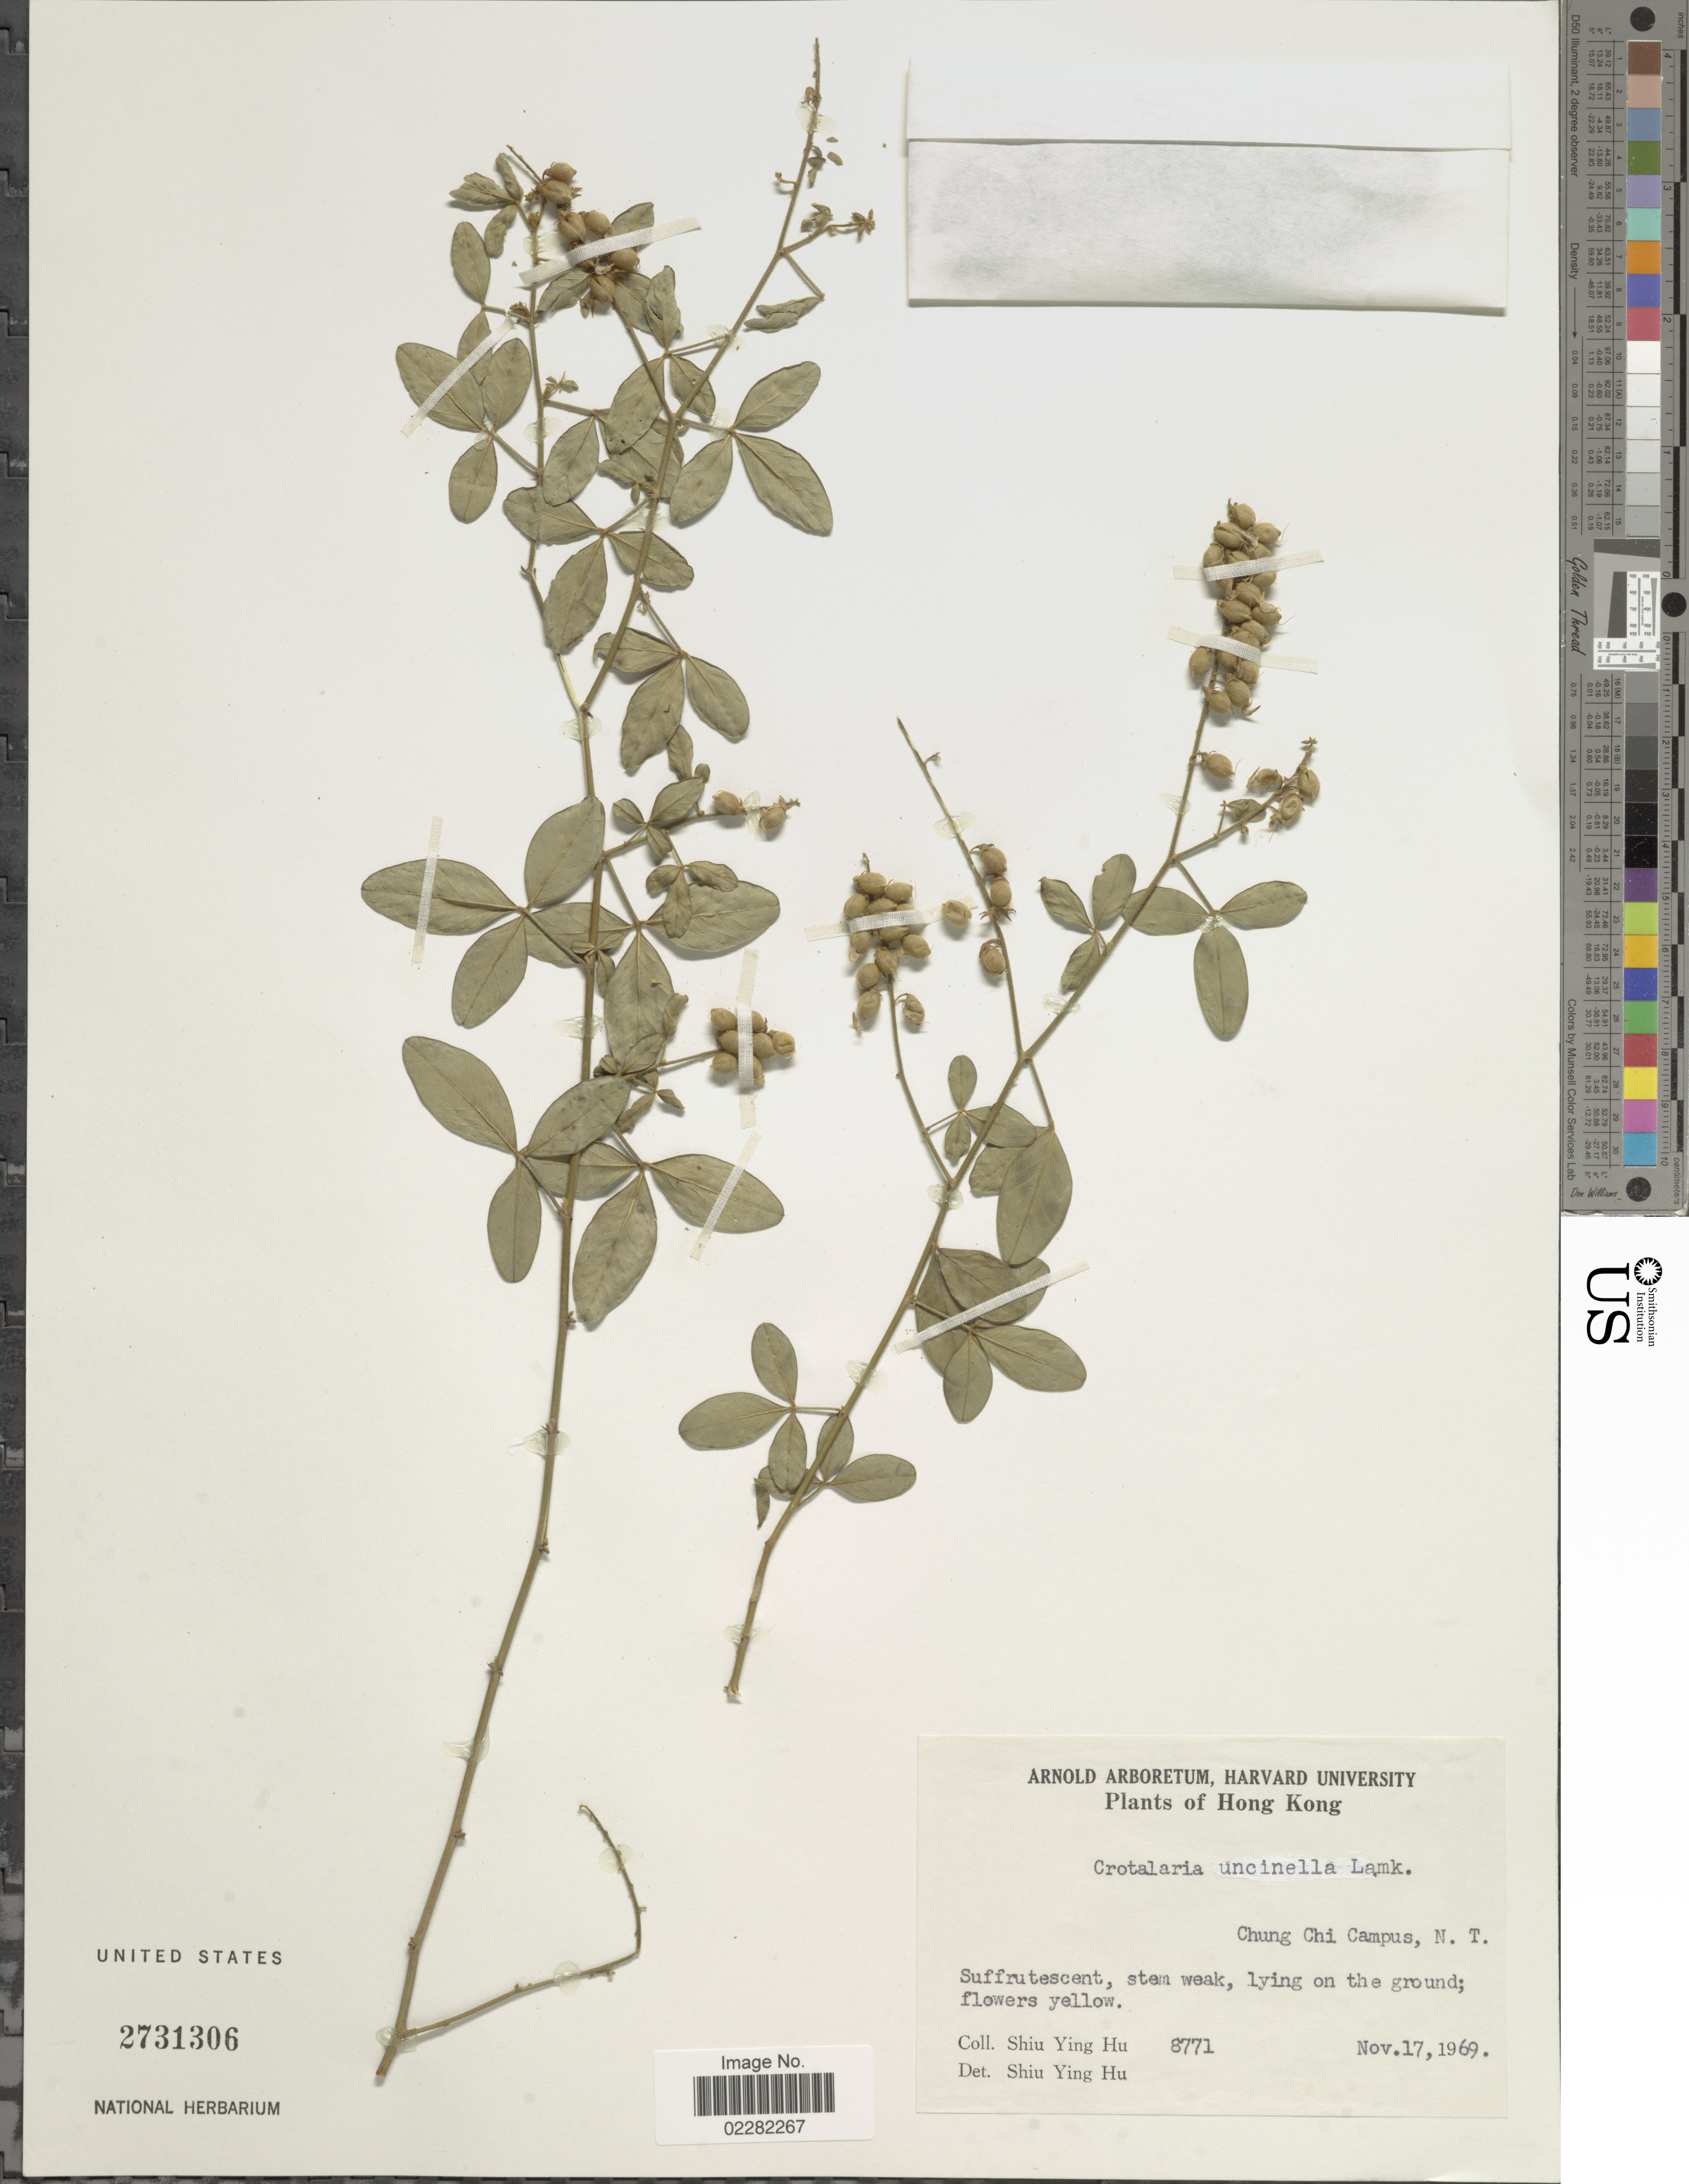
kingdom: Plantae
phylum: Tracheophyta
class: Magnoliopsida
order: Fabales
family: Fabaceae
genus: Crotalaria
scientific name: Crotalaria uncinella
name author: Lam.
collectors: S. Y. Hu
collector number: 8771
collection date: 1969-11-17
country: China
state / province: Hong Kong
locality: Chung Chi Ca,pus, N. T.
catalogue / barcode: US 2731306